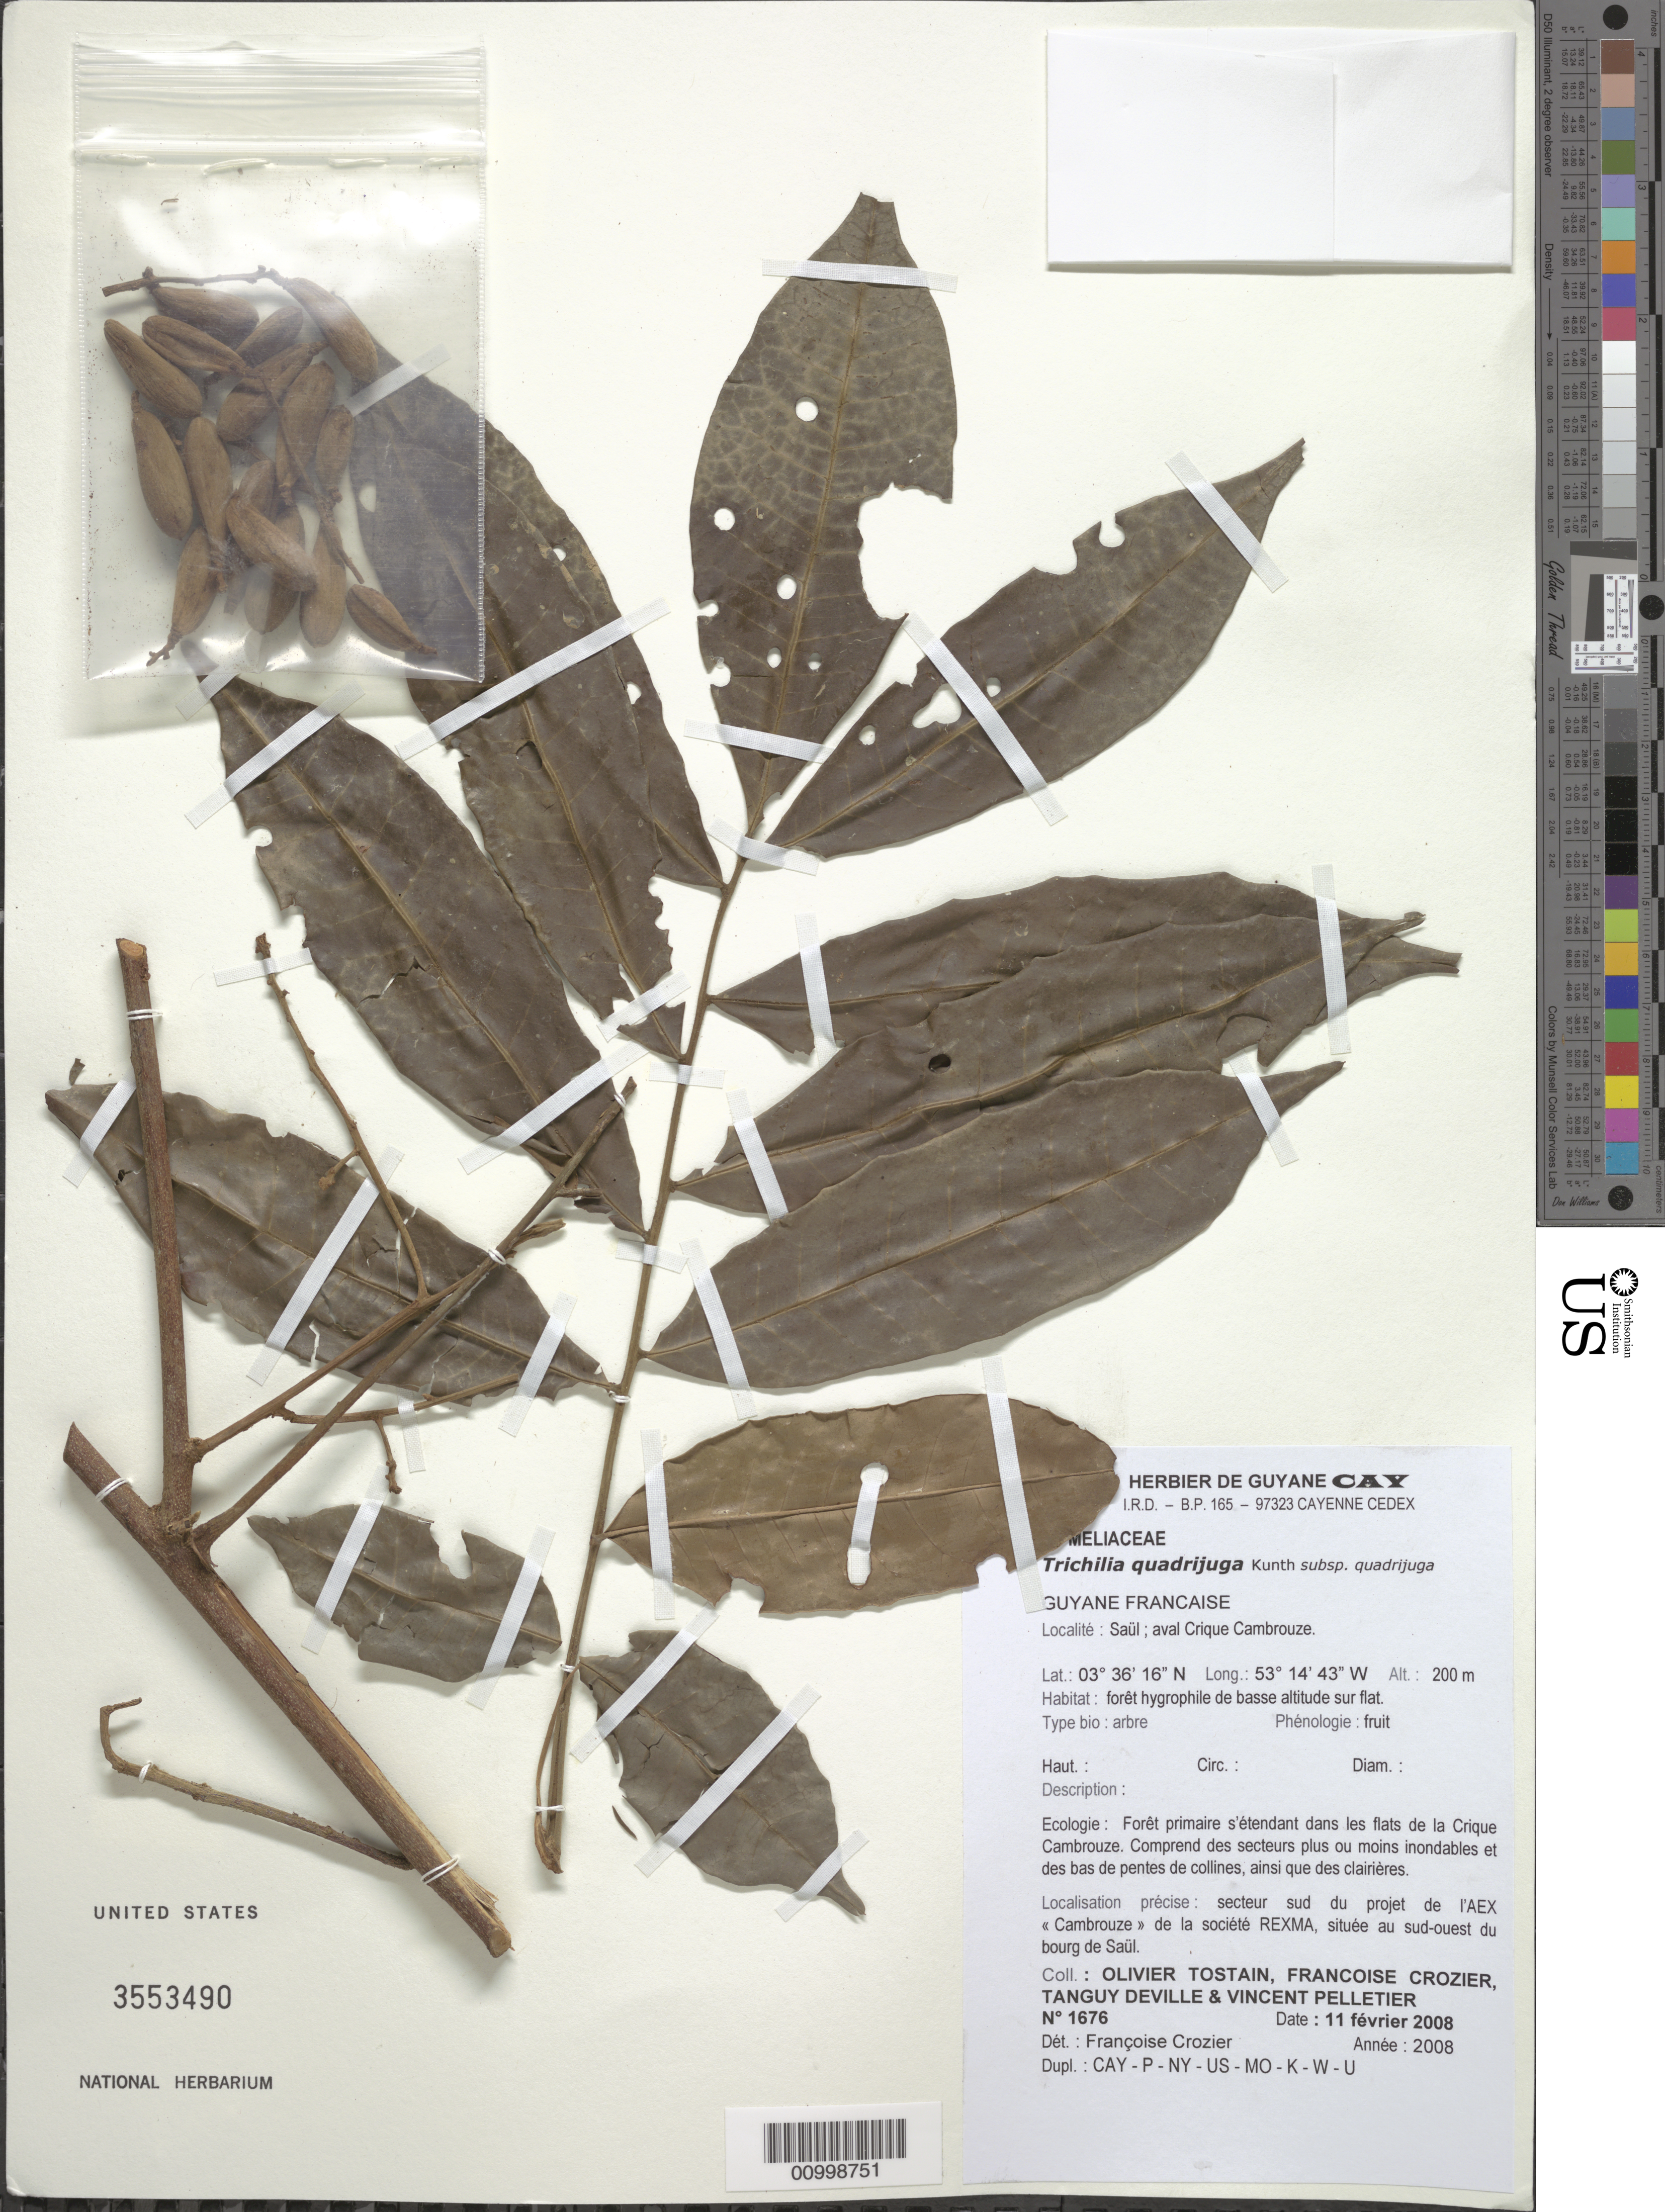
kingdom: Plantae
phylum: Tracheophyta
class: Magnoliopsida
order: Sapindales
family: Meliaceae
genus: Trichilia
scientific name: Trichilia quadrijuga subsp. quadrijuga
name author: Kunth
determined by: Crozier, F.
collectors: O. Tostain, F. Crozier, T. Deville & V. Pelletier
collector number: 1676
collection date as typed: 11-Feb-08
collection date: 2008-02-11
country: French Guiana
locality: Saül; aval Crique Cambrouze. Secteur sud du projet de l'AEX "Cambrouze" de la societe REXMA, situee au sud-ouest du bourg de Saül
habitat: Foret hygrophile de basse altitude sur flat. Foret primaire s'etendant dans les flats de la Crique Cambrouze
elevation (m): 200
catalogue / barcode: US 3553490